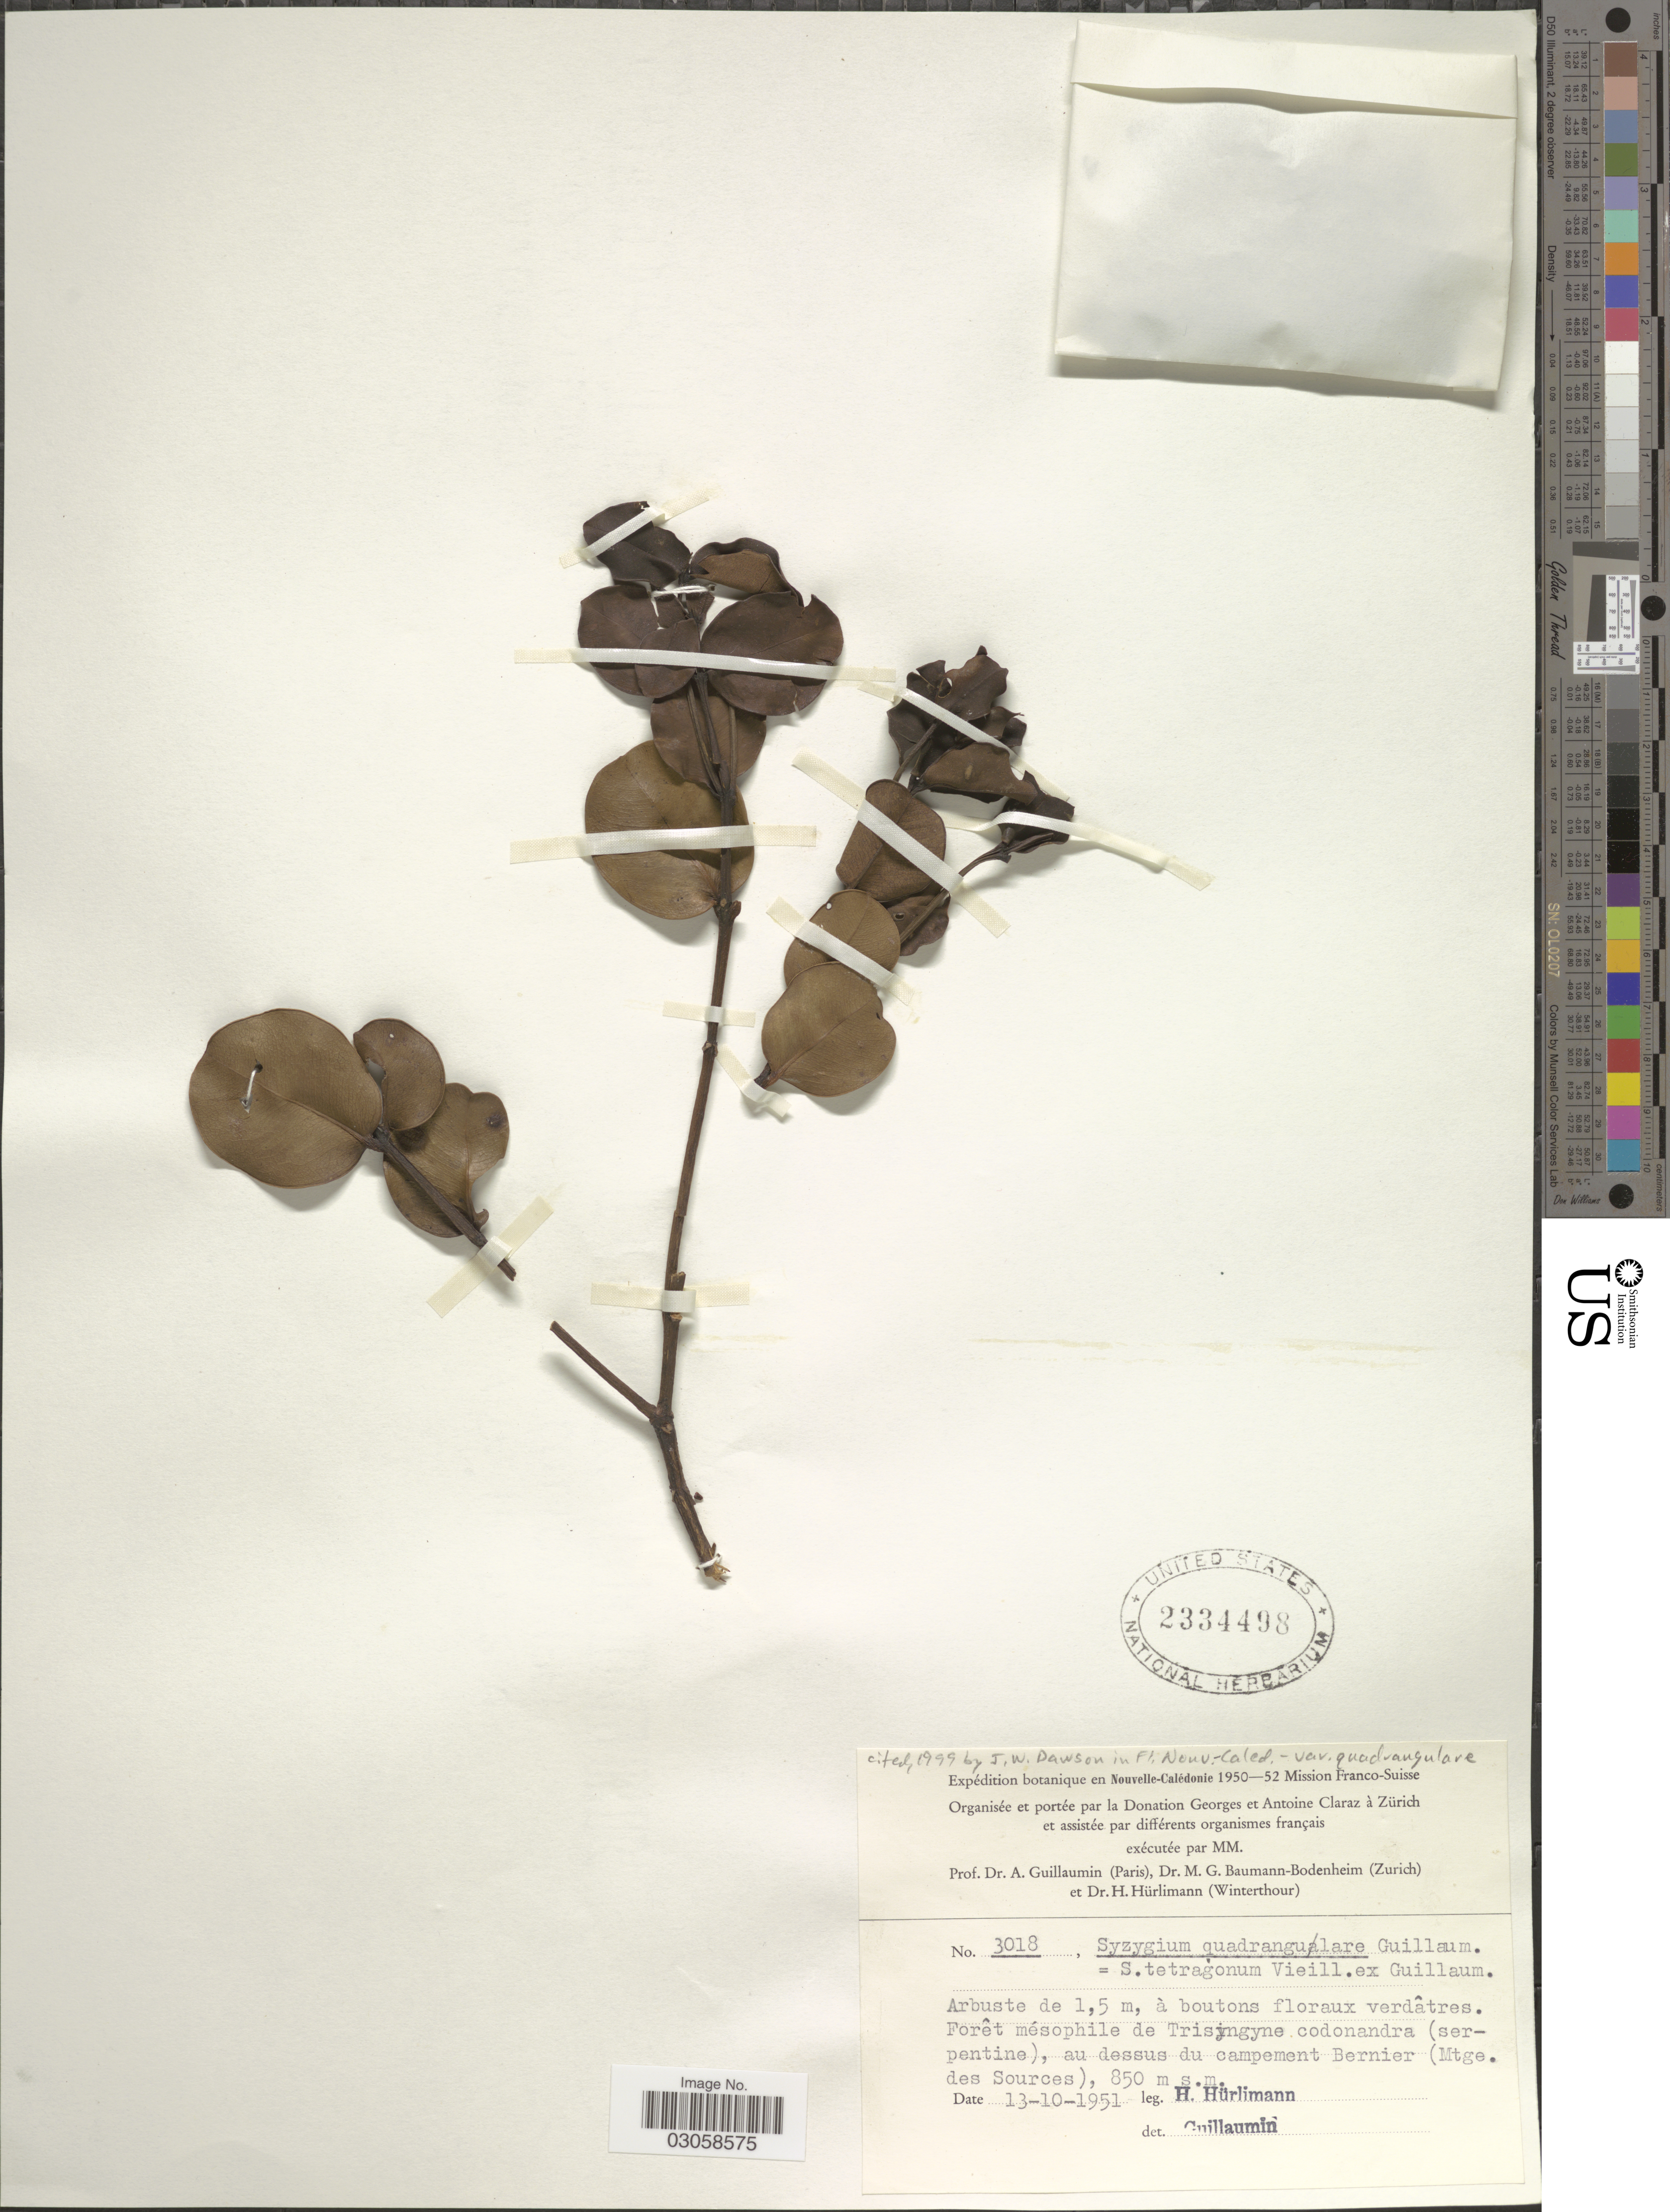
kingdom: Plantae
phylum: Tracheophyta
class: Magnoliopsida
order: Myrtales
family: Myrtaceae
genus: Syzygium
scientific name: Syzygium quadrangulatum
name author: (A. Gray) Merr. & L.M. Perry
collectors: H. Hürlimann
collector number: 3018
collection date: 1951-10-13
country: New Caledonia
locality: Nouvelle-Calédonie. Au dessus du campement Bernier (Mtge. des Sources).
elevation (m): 850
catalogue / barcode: US 2334498